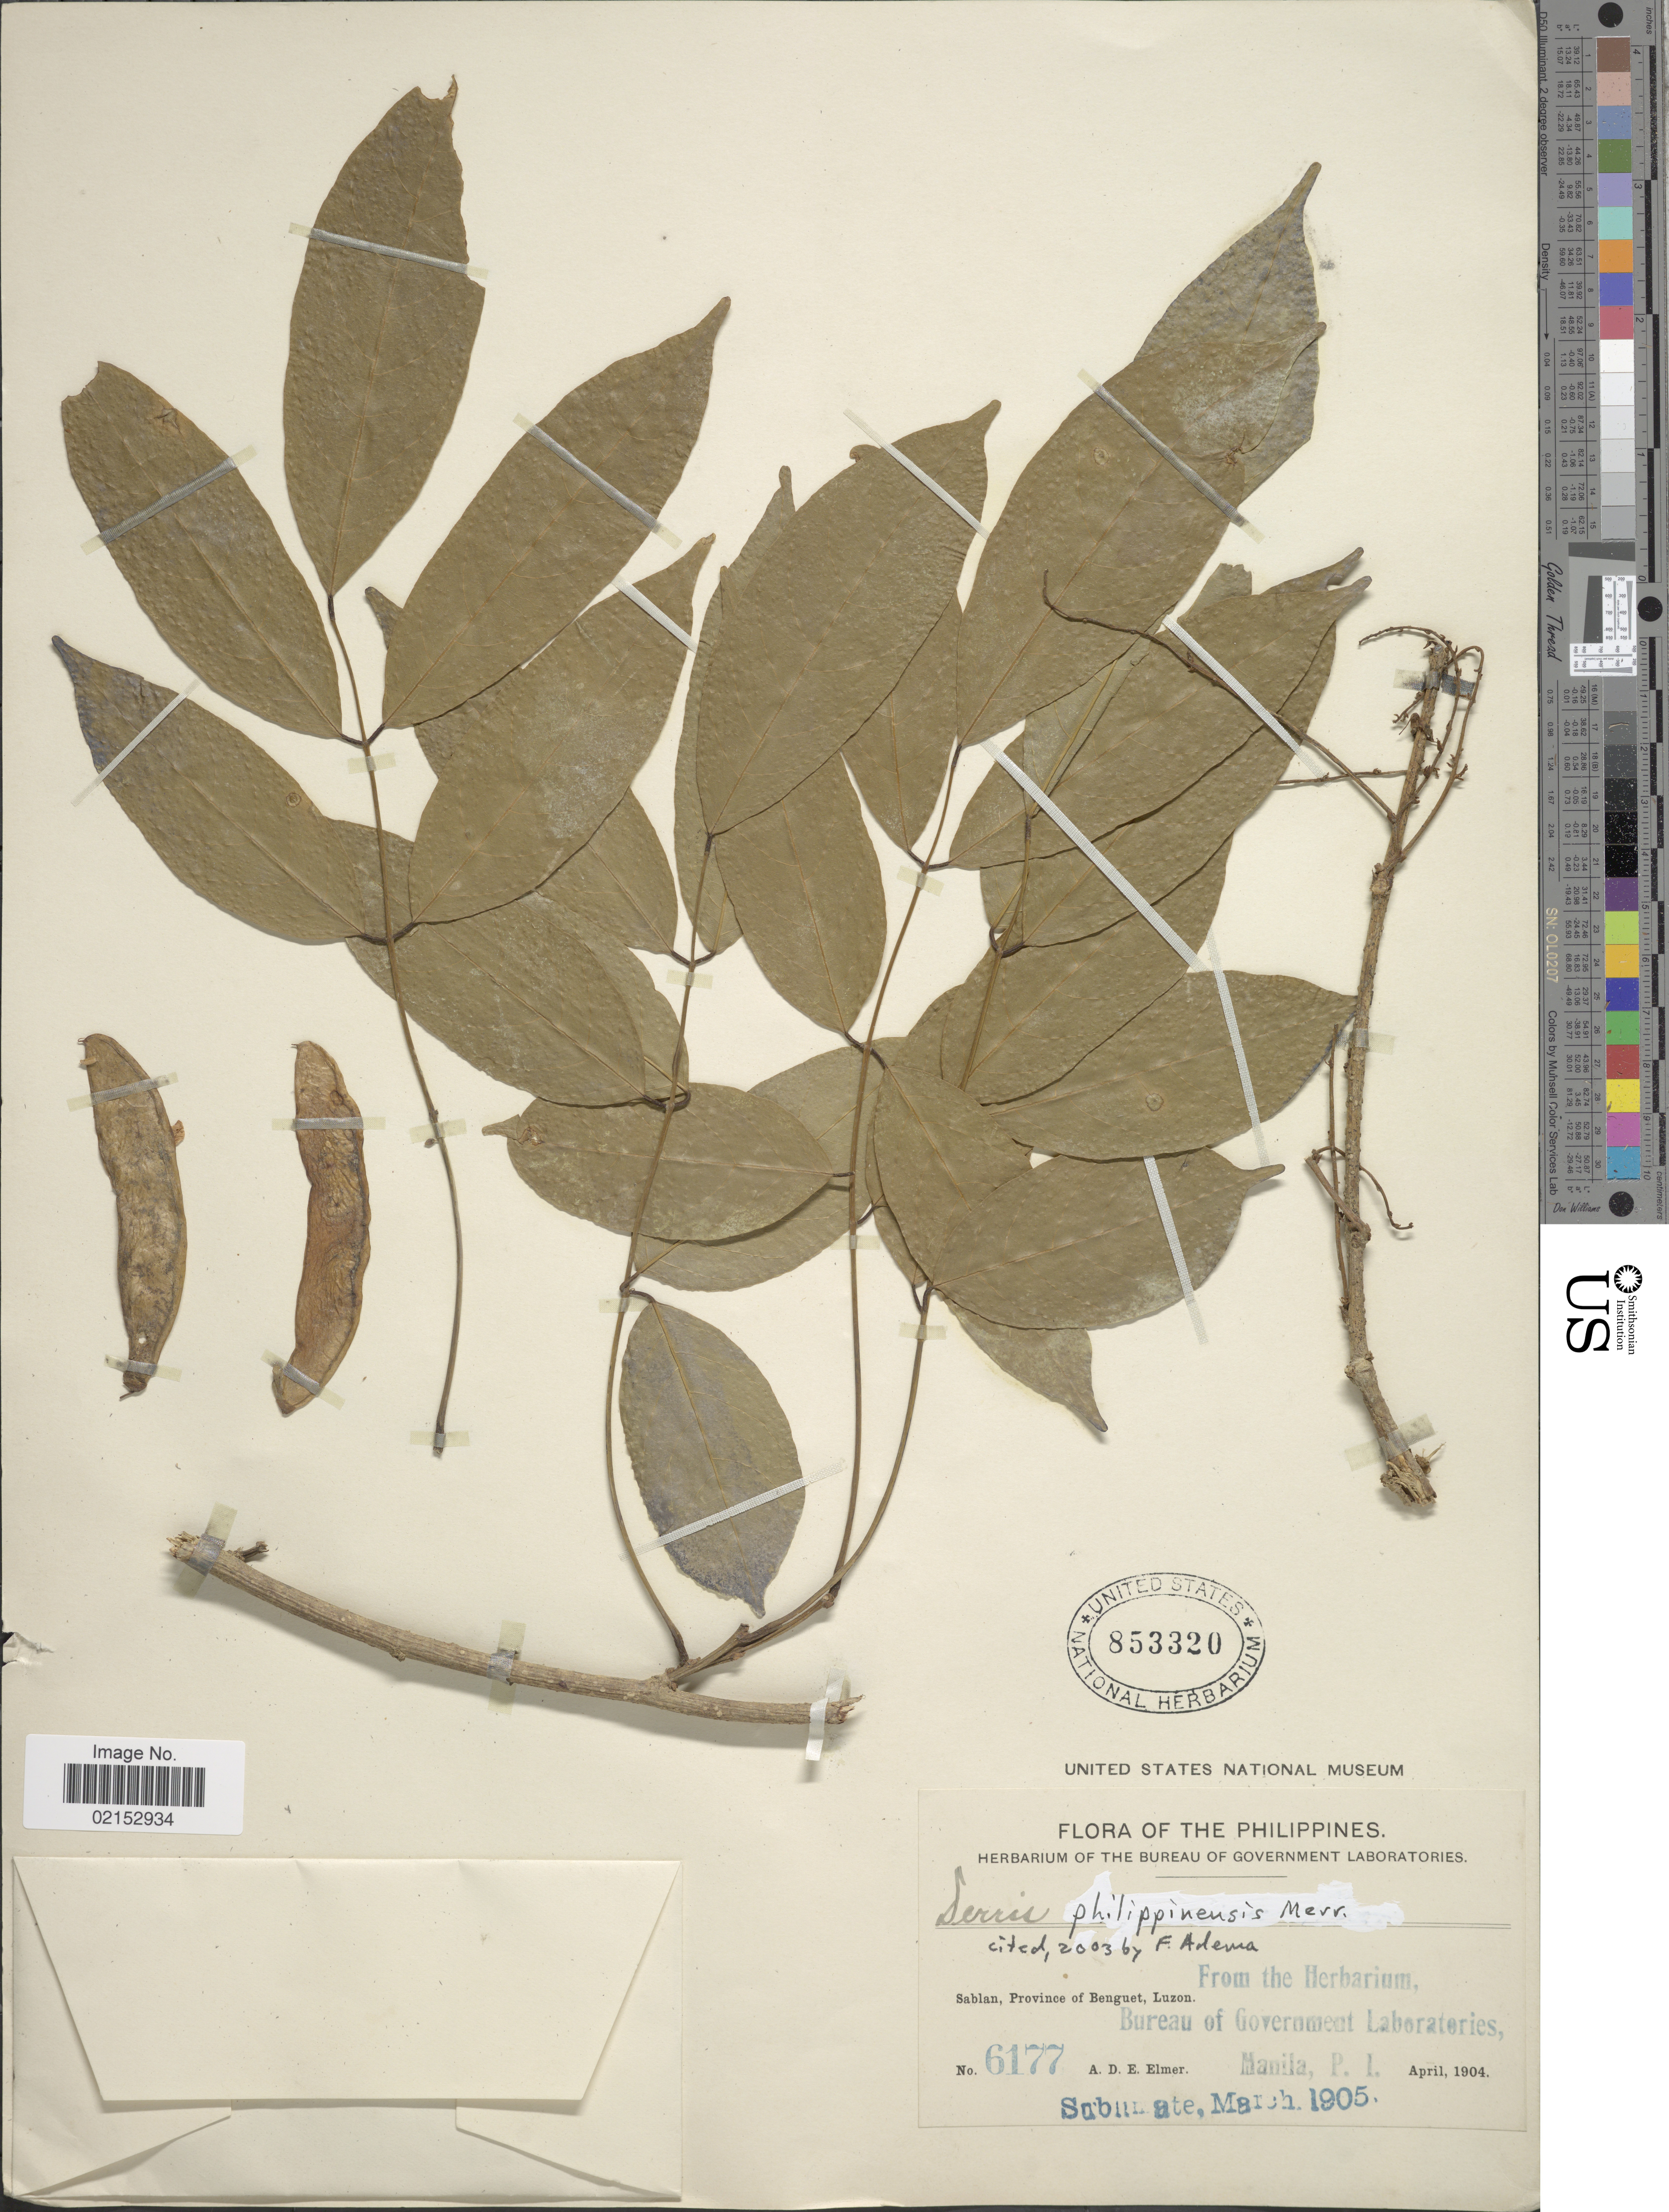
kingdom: Plantae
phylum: Tracheophyta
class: Magnoliopsida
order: Fabales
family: Fabaceae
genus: Brachypterum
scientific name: Brachypterum philippinense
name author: (Merr.) Adema & Sirich.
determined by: Strong, Mark T., (BOT), Smithsonian Institution - National Museum of Natural History (UNITED STATES)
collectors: A. D. E. Elmer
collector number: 6177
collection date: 1904-04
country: Philippines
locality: Sablan, Province of Benguet, Luzon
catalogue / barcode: US 853320